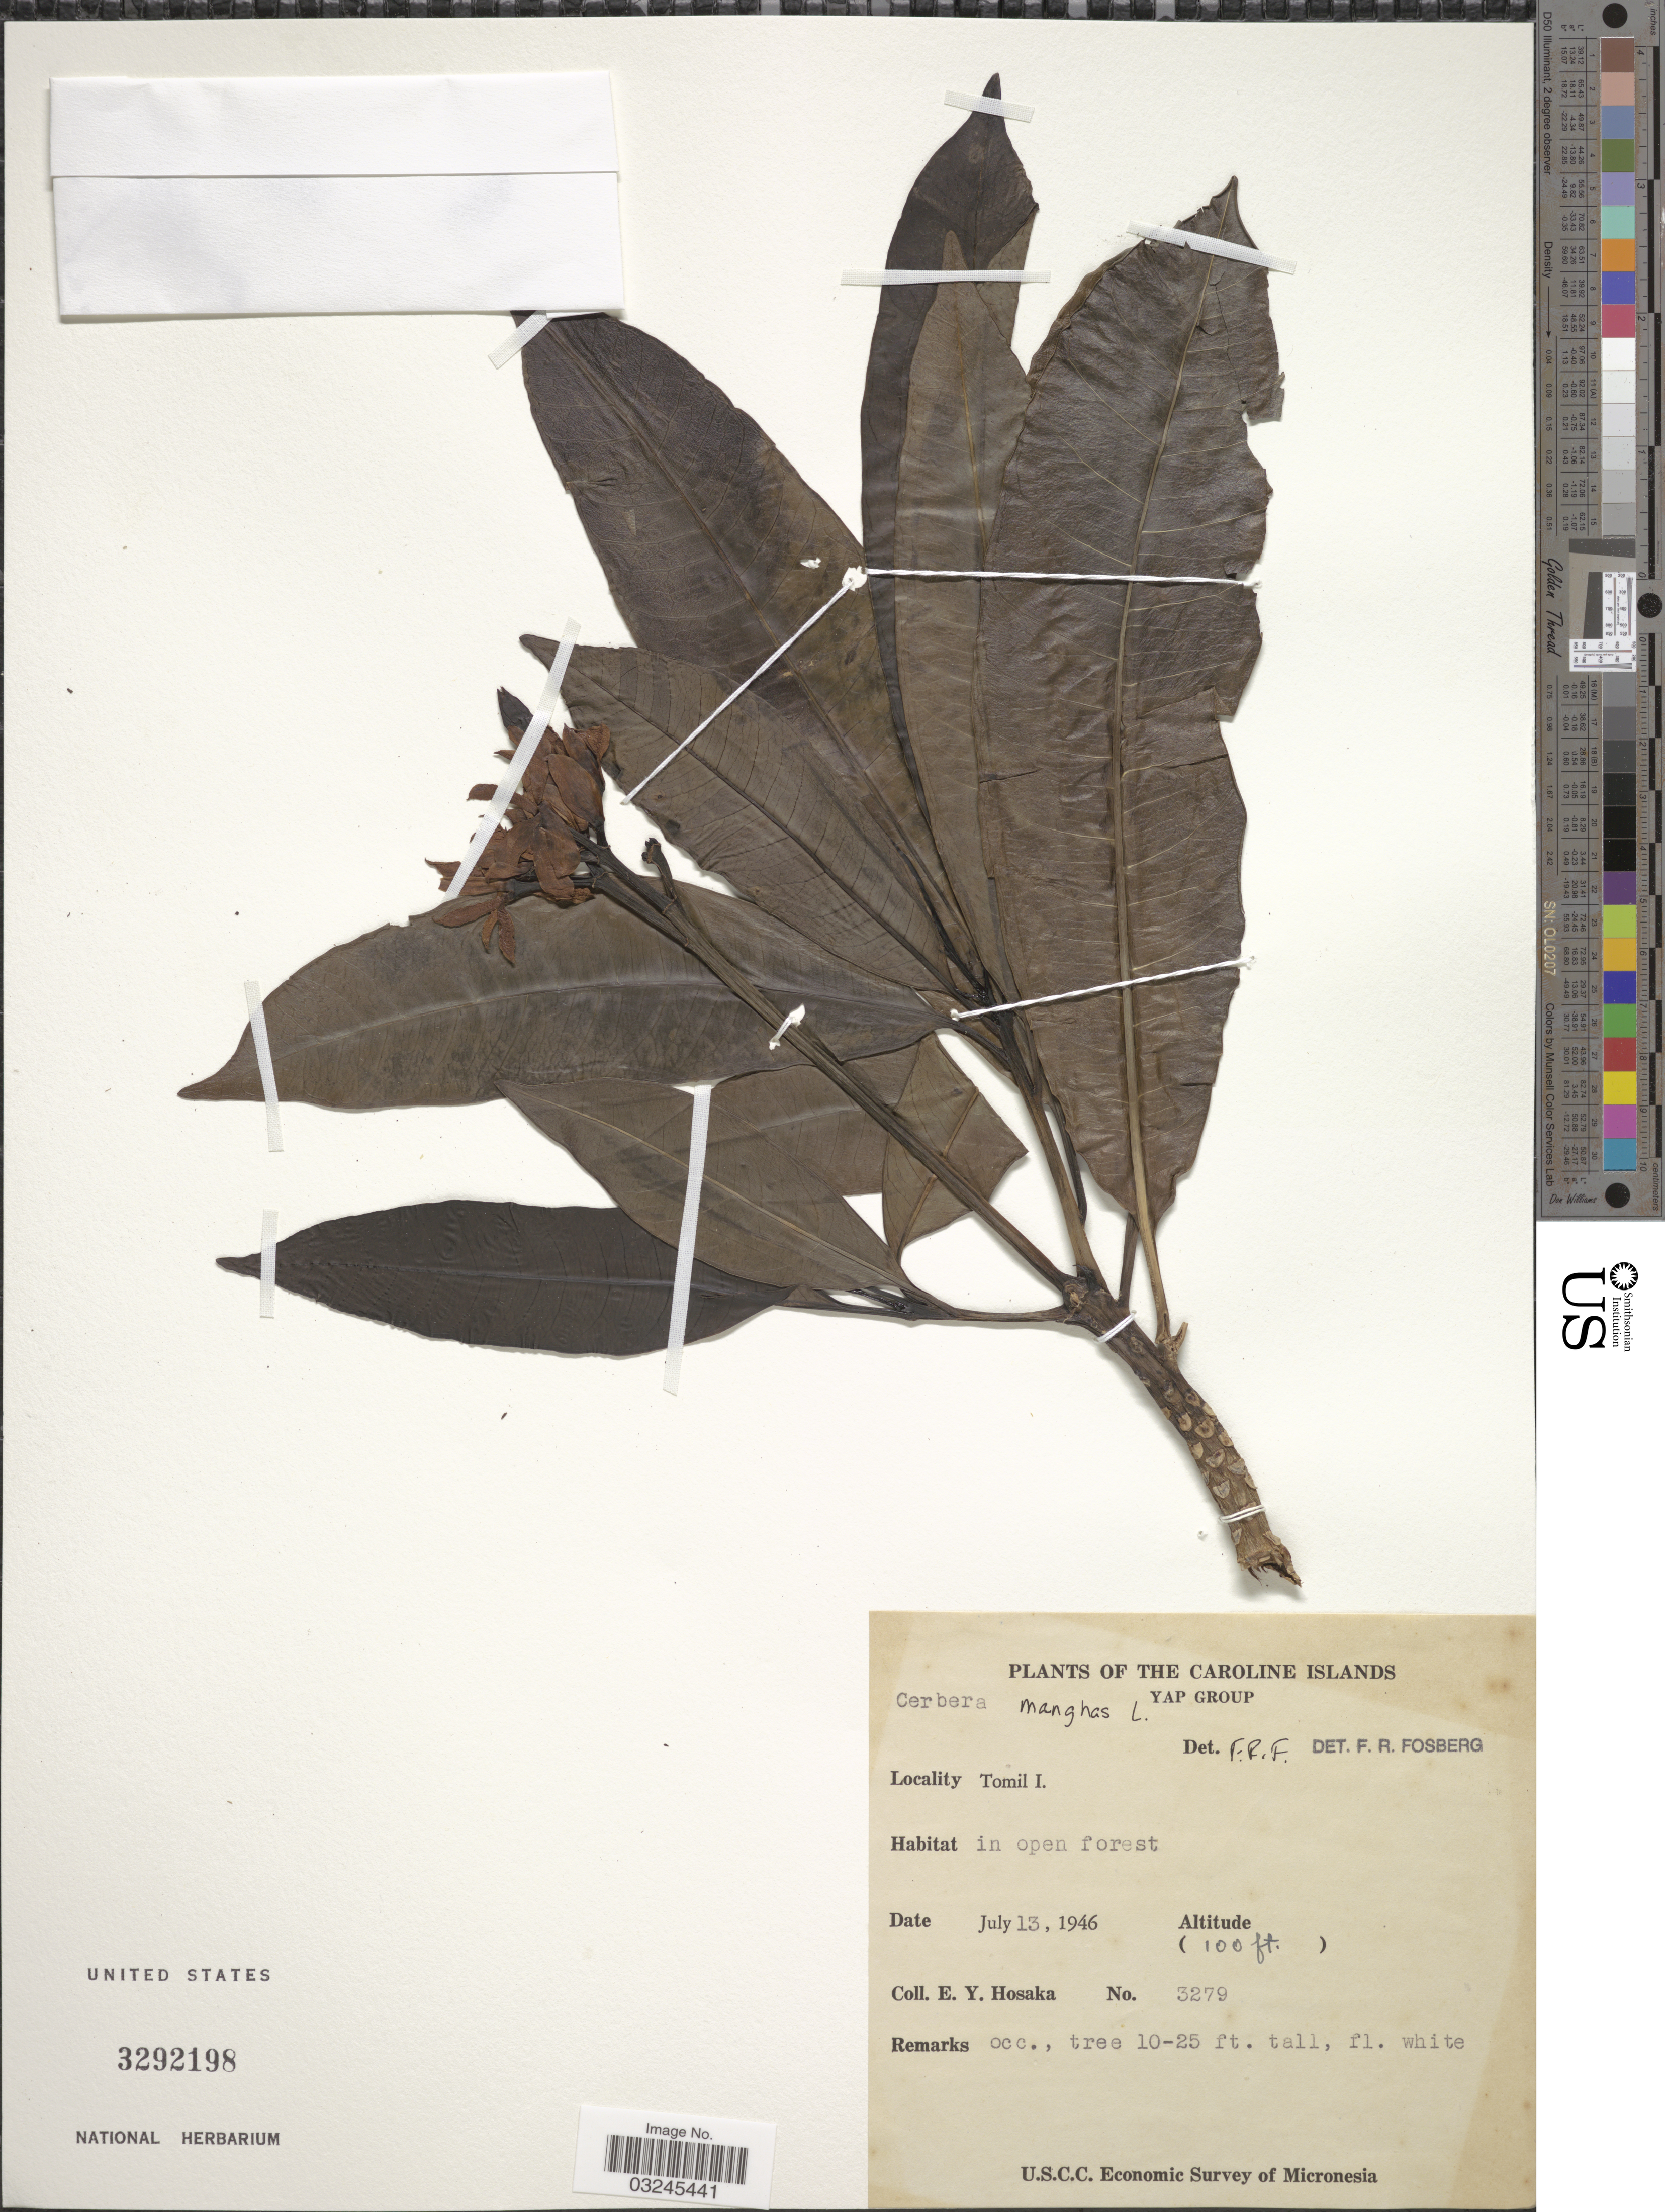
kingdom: Plantae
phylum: Tracheophyta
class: Magnoliopsida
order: Gentianales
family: Apocynaceae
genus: Cerbera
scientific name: Cerbera manghas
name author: L.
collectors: E. Y. Hosaka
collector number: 3279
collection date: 1946-07-13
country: Micronesia, Federated States of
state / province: Yap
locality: The Caroline Islands. Yap Group. Tomil I.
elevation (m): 30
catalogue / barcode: US 3292198